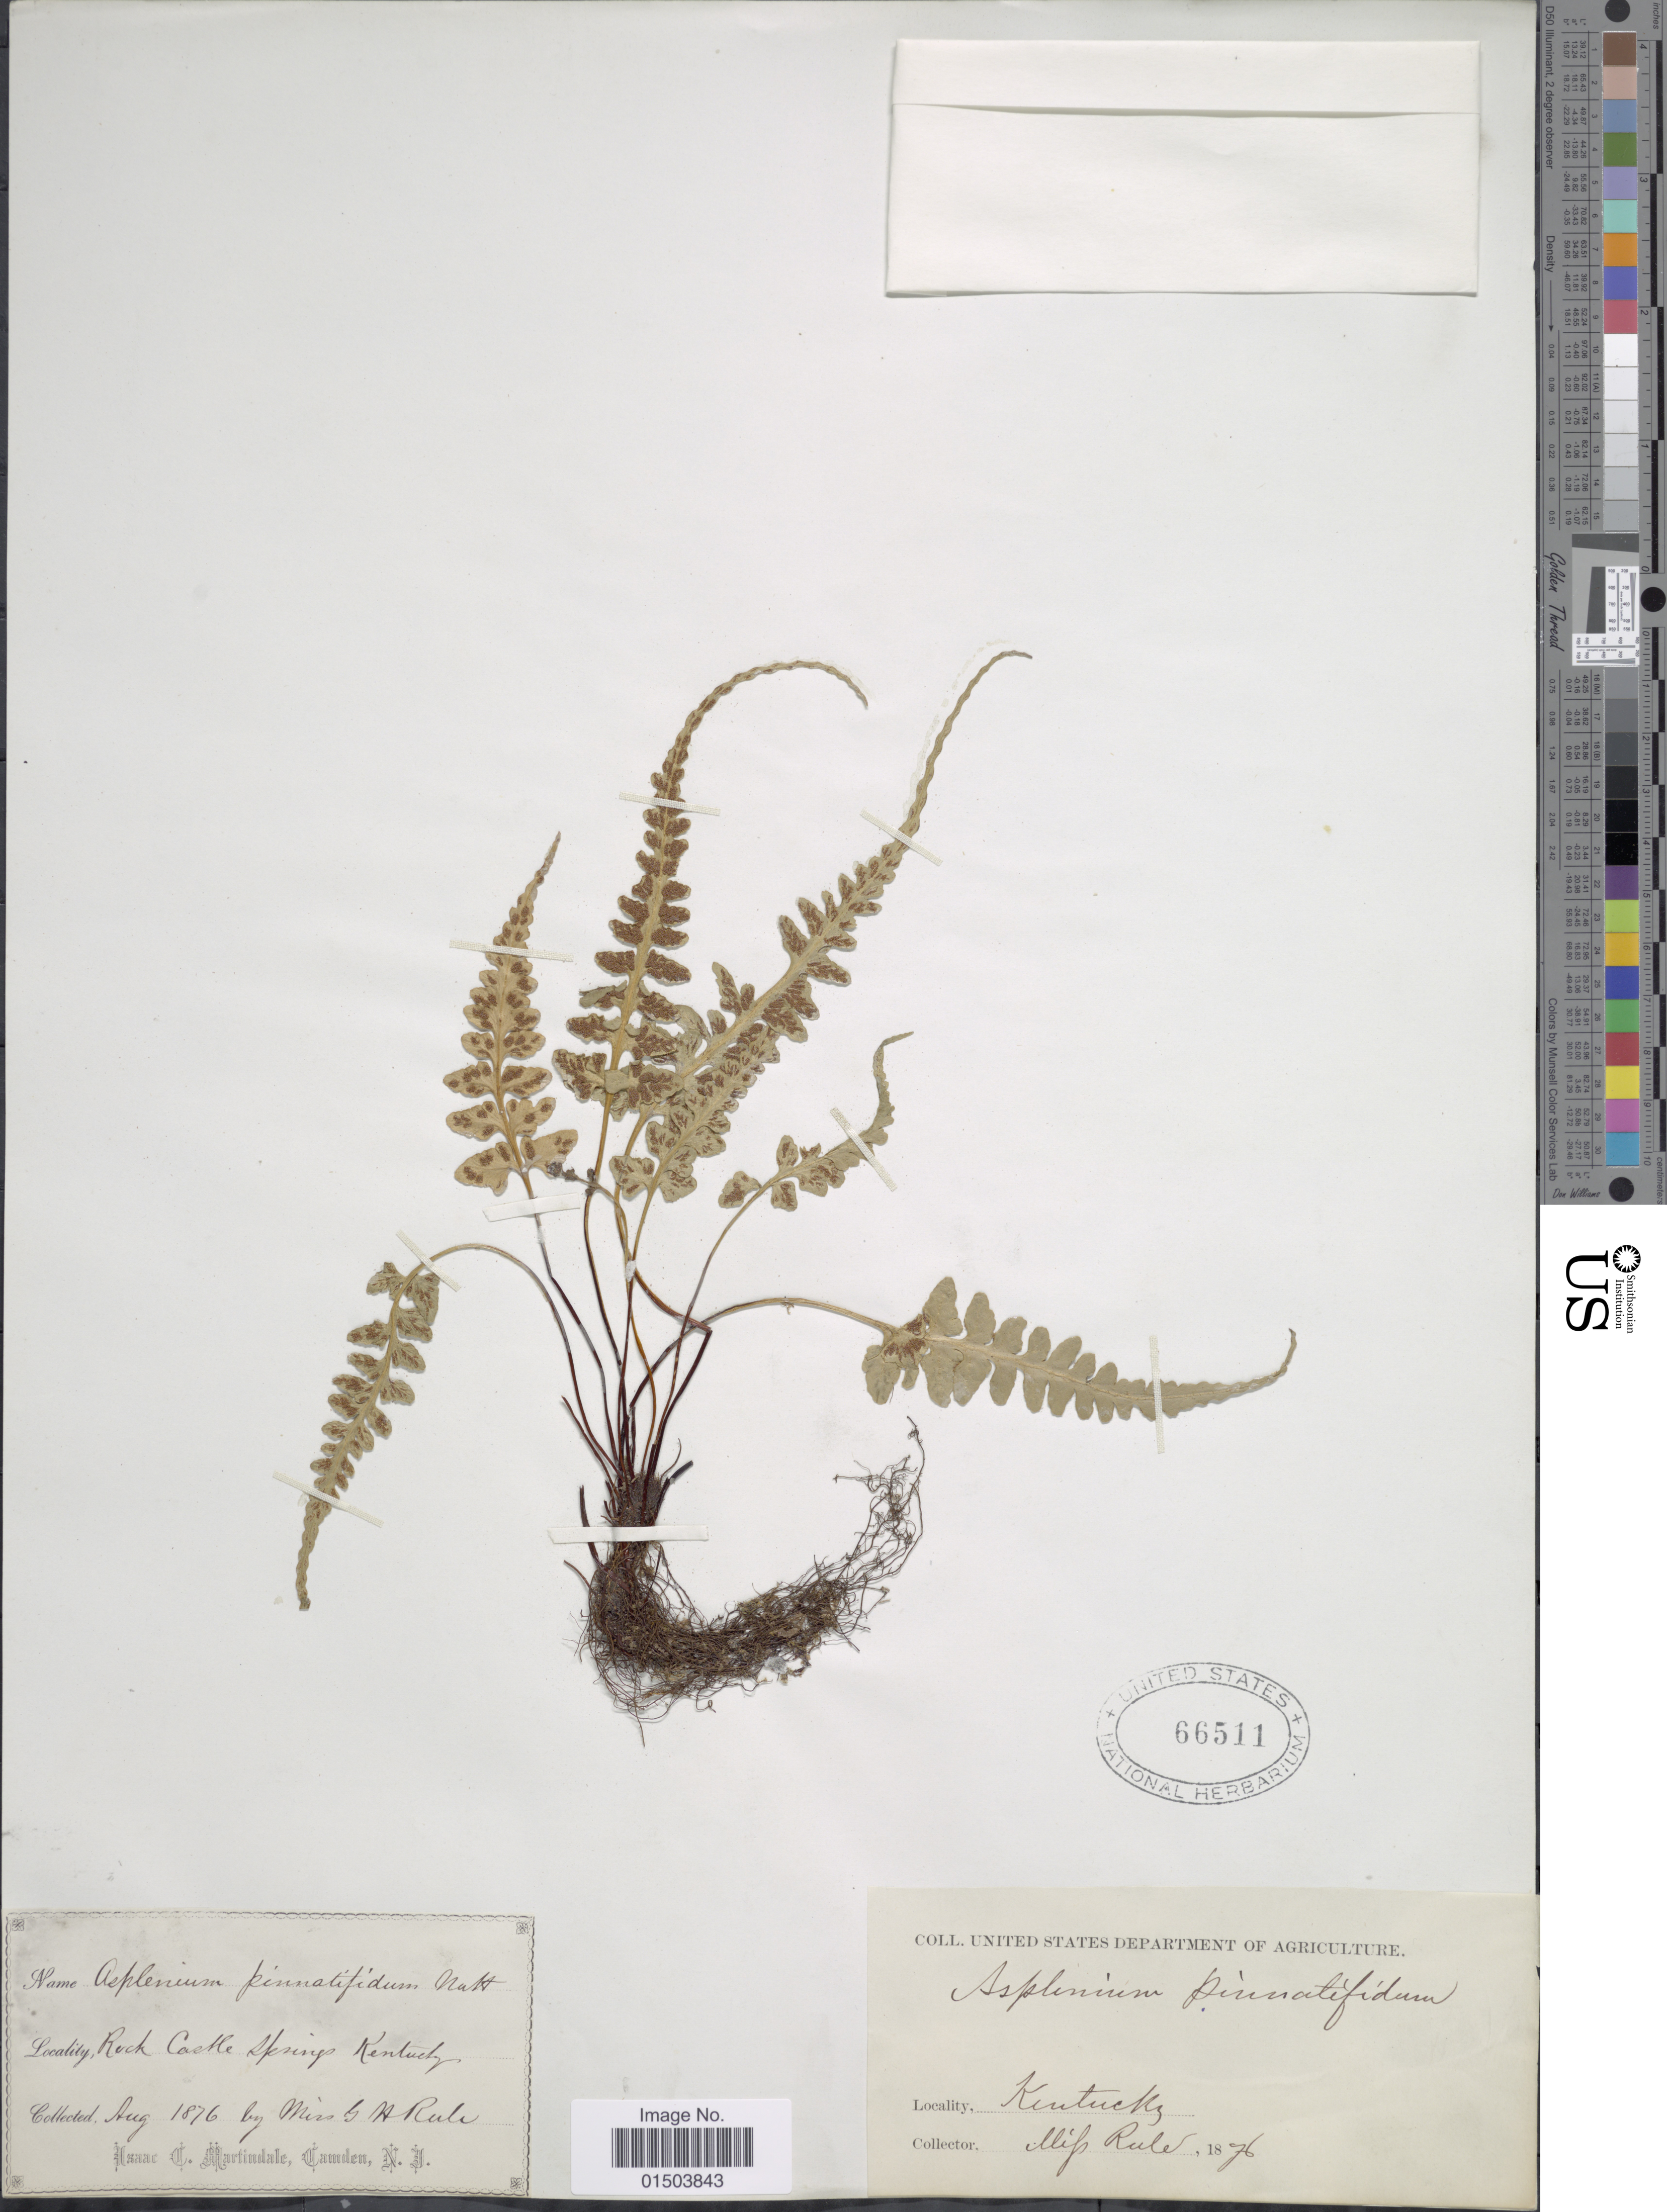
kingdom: Plantae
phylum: Tracheophyta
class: Polypodiopsida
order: Polypodiales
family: Aspleniaceae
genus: Asplenium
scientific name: Asplenium pinnatifidum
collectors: E. Rule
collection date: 1876-08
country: United States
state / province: Kentucky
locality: Rock Castle Springs.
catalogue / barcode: US 66511